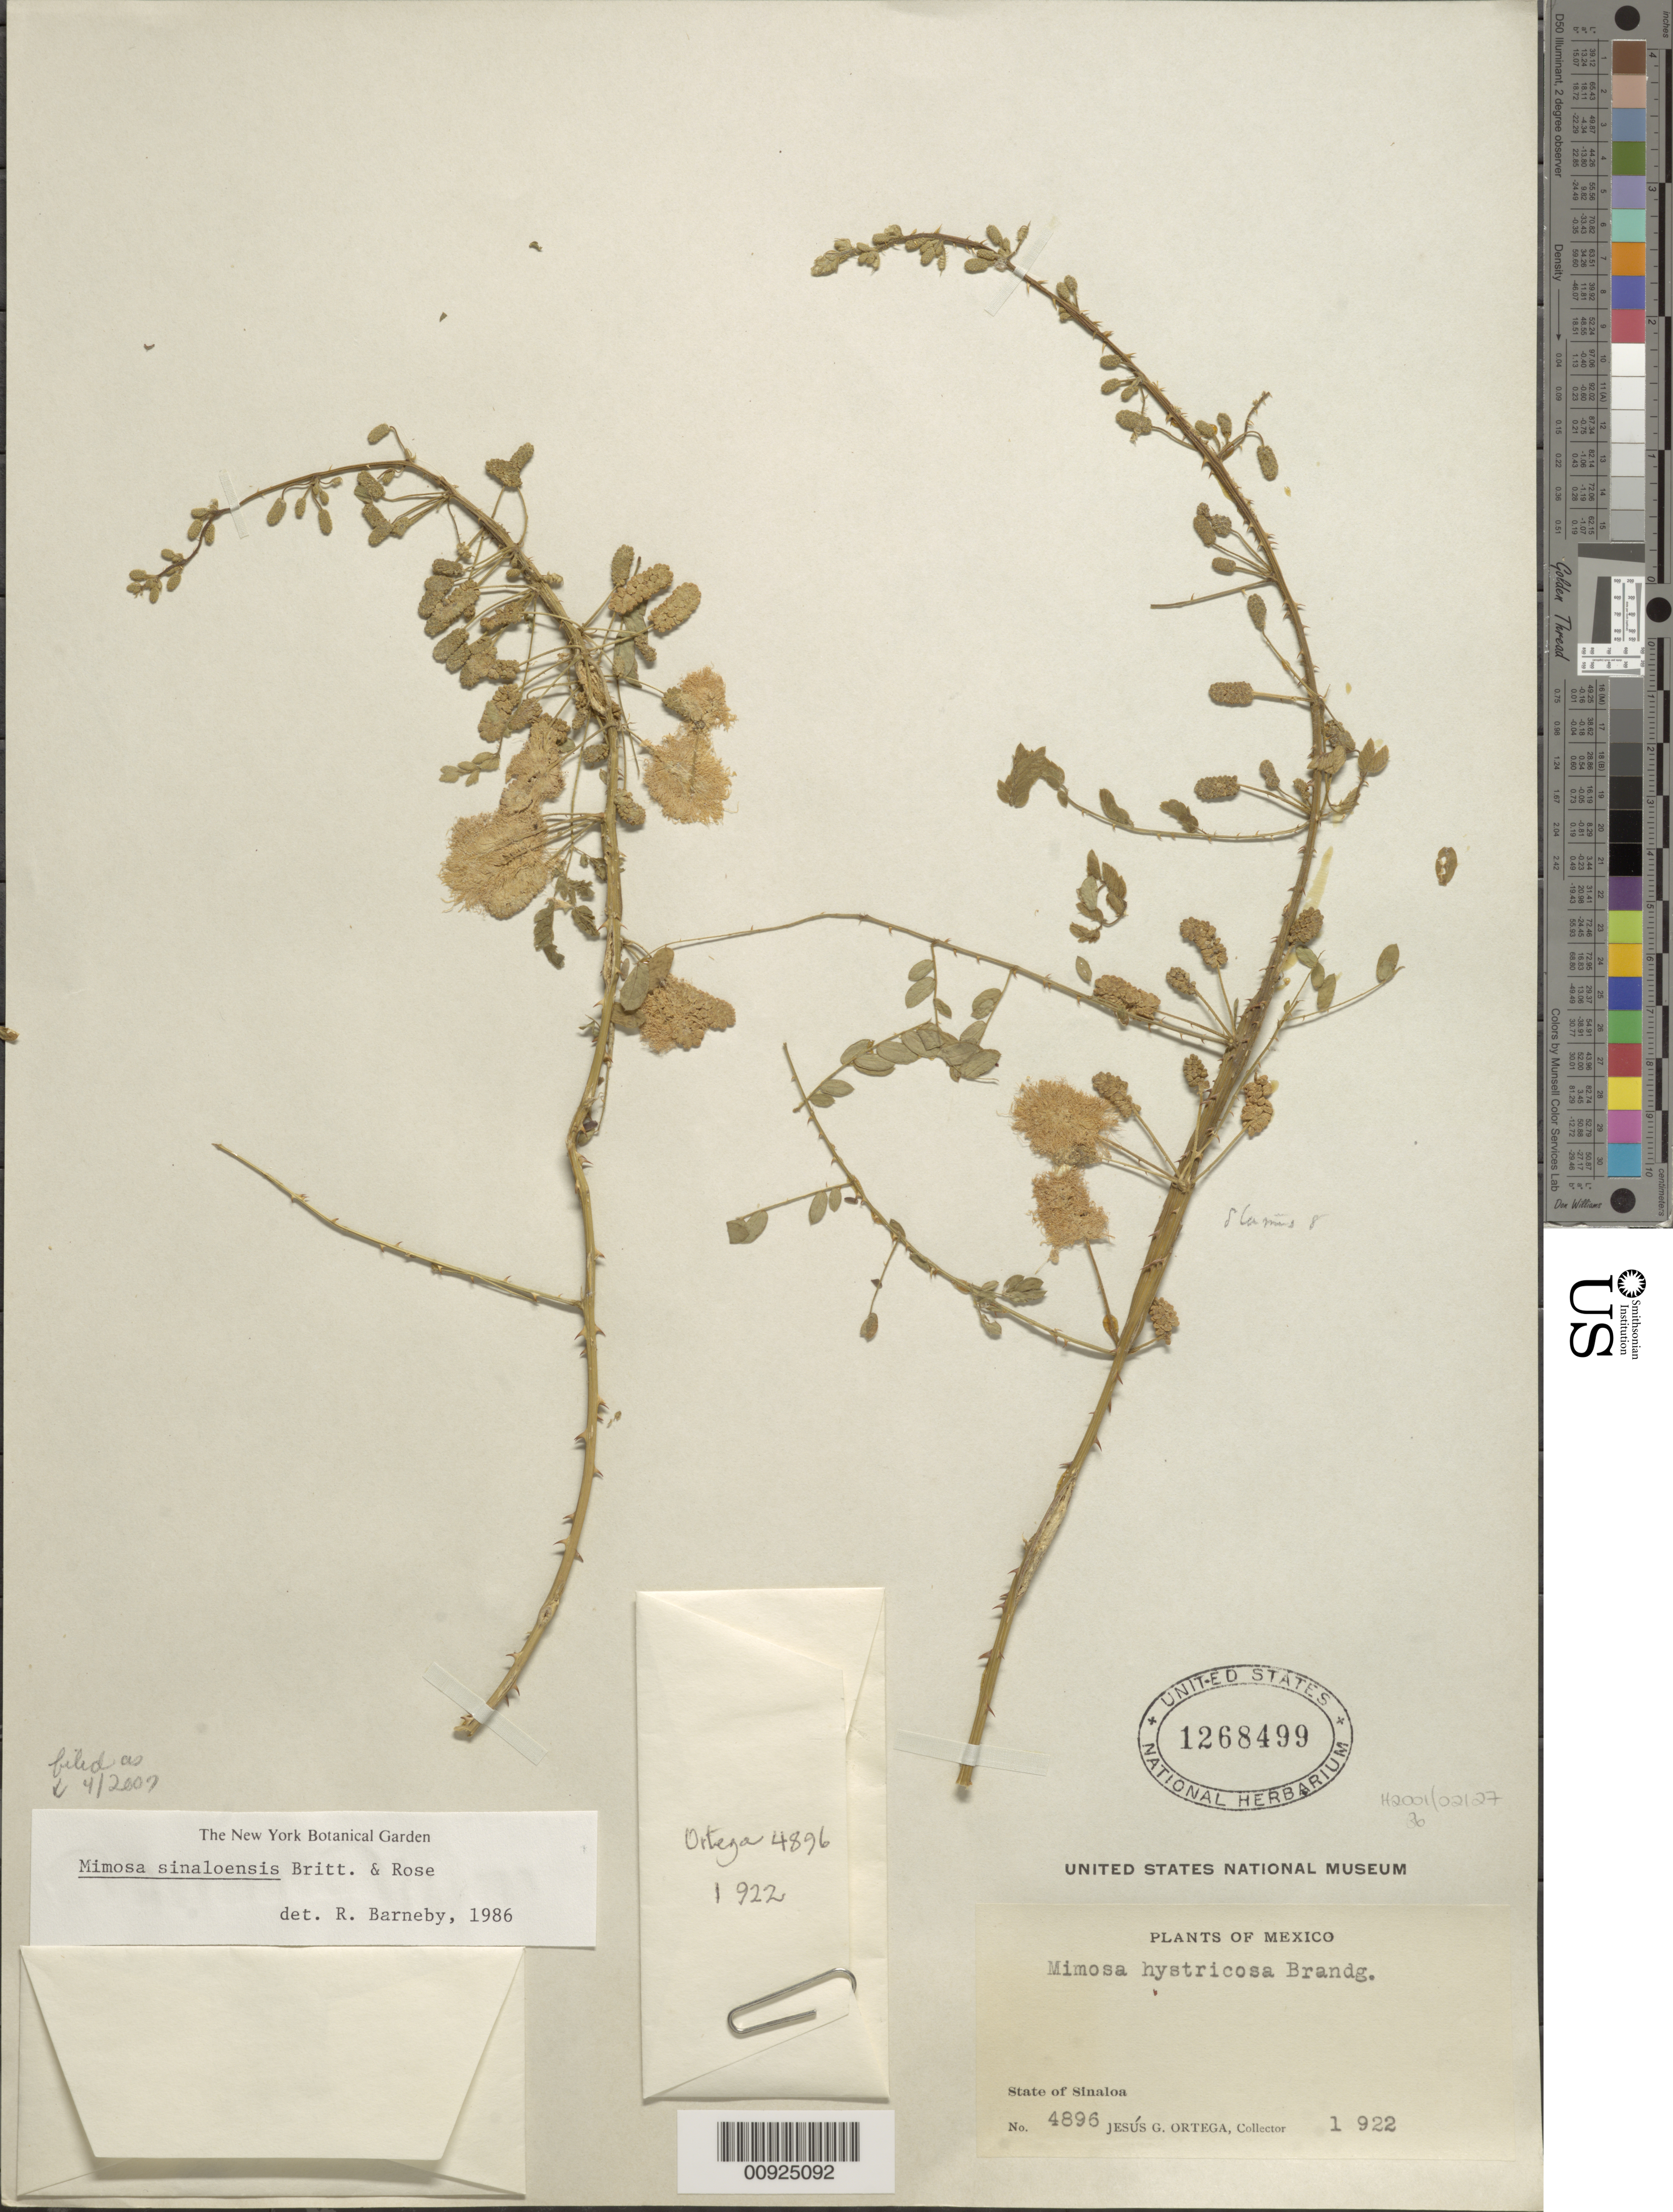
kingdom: Plantae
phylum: Tracheophyta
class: Magnoliopsida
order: Fabales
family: Fabaceae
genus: Mimosa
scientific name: Mimosa sinaloensis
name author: Britton & Rose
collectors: J. Ortega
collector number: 4896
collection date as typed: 1922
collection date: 1922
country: Mexico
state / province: Sinaloa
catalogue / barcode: US 1268499